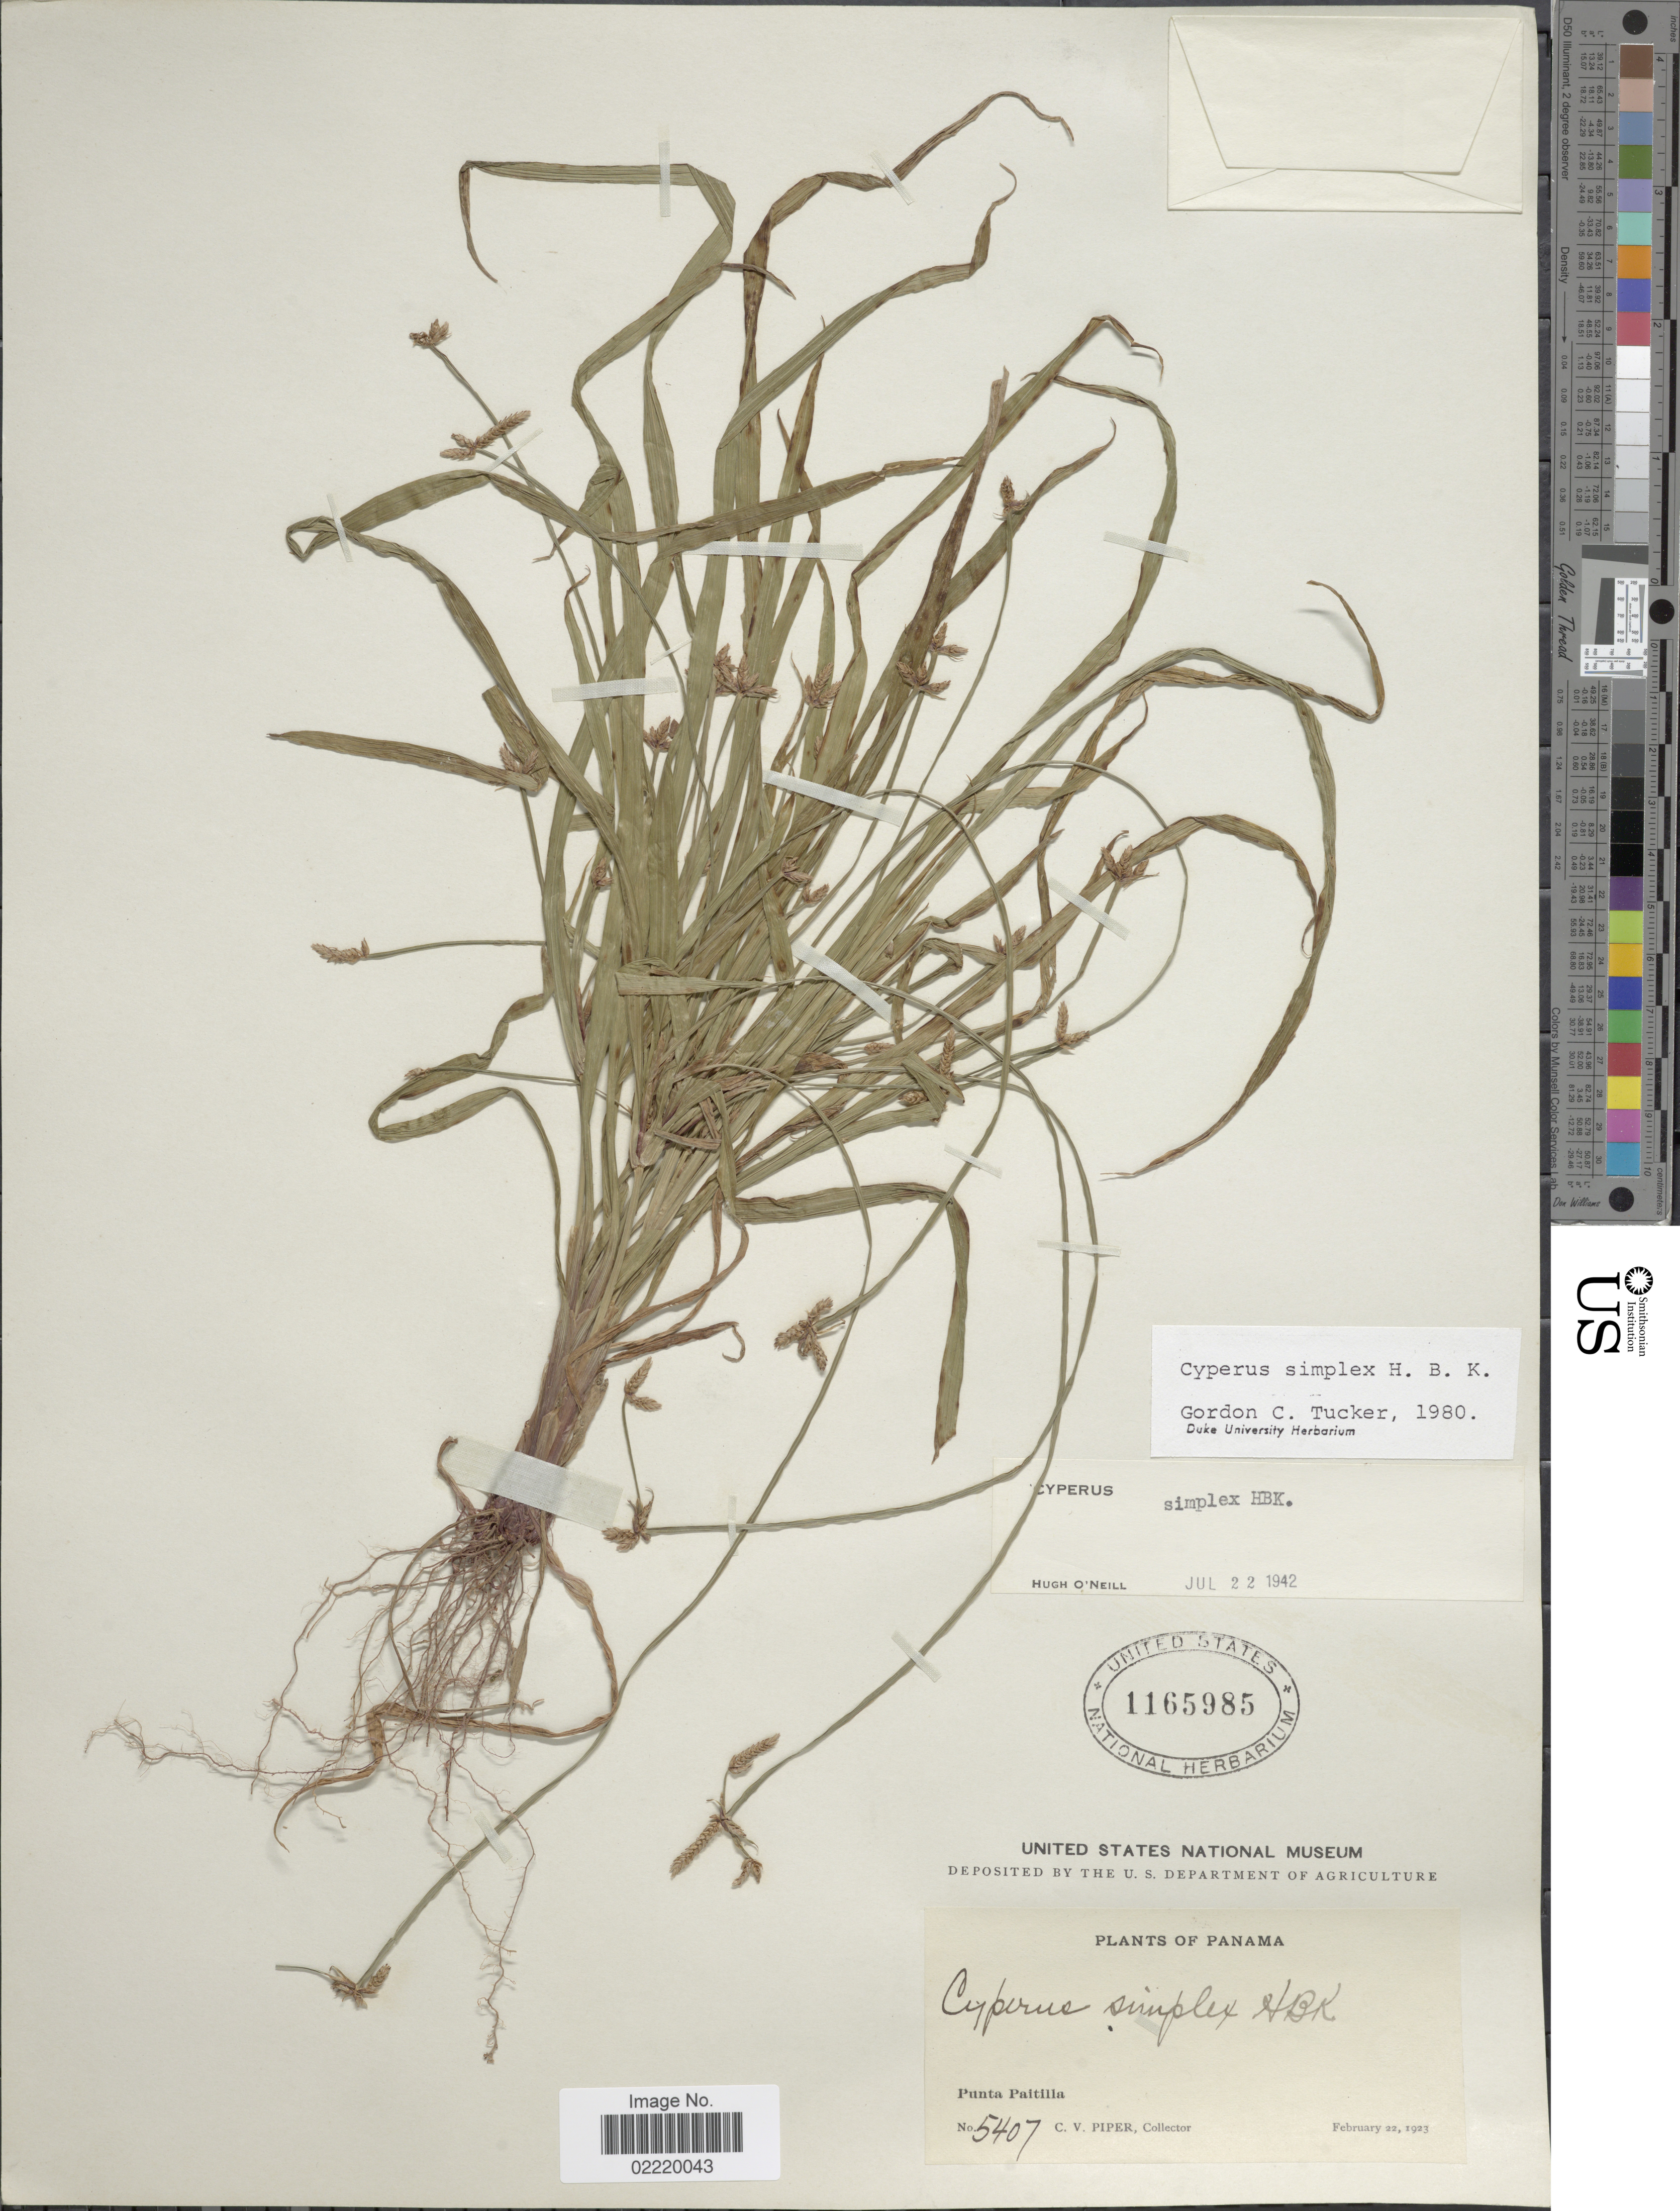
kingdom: Plantae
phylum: Tracheophyta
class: Liliopsida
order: Poales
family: Cyperaceae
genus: Cyperus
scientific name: Cyperus simplex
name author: Kunth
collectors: C. V. Piper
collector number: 5407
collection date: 1923-02-22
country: Panama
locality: Punta Paltilla.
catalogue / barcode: US 1165985